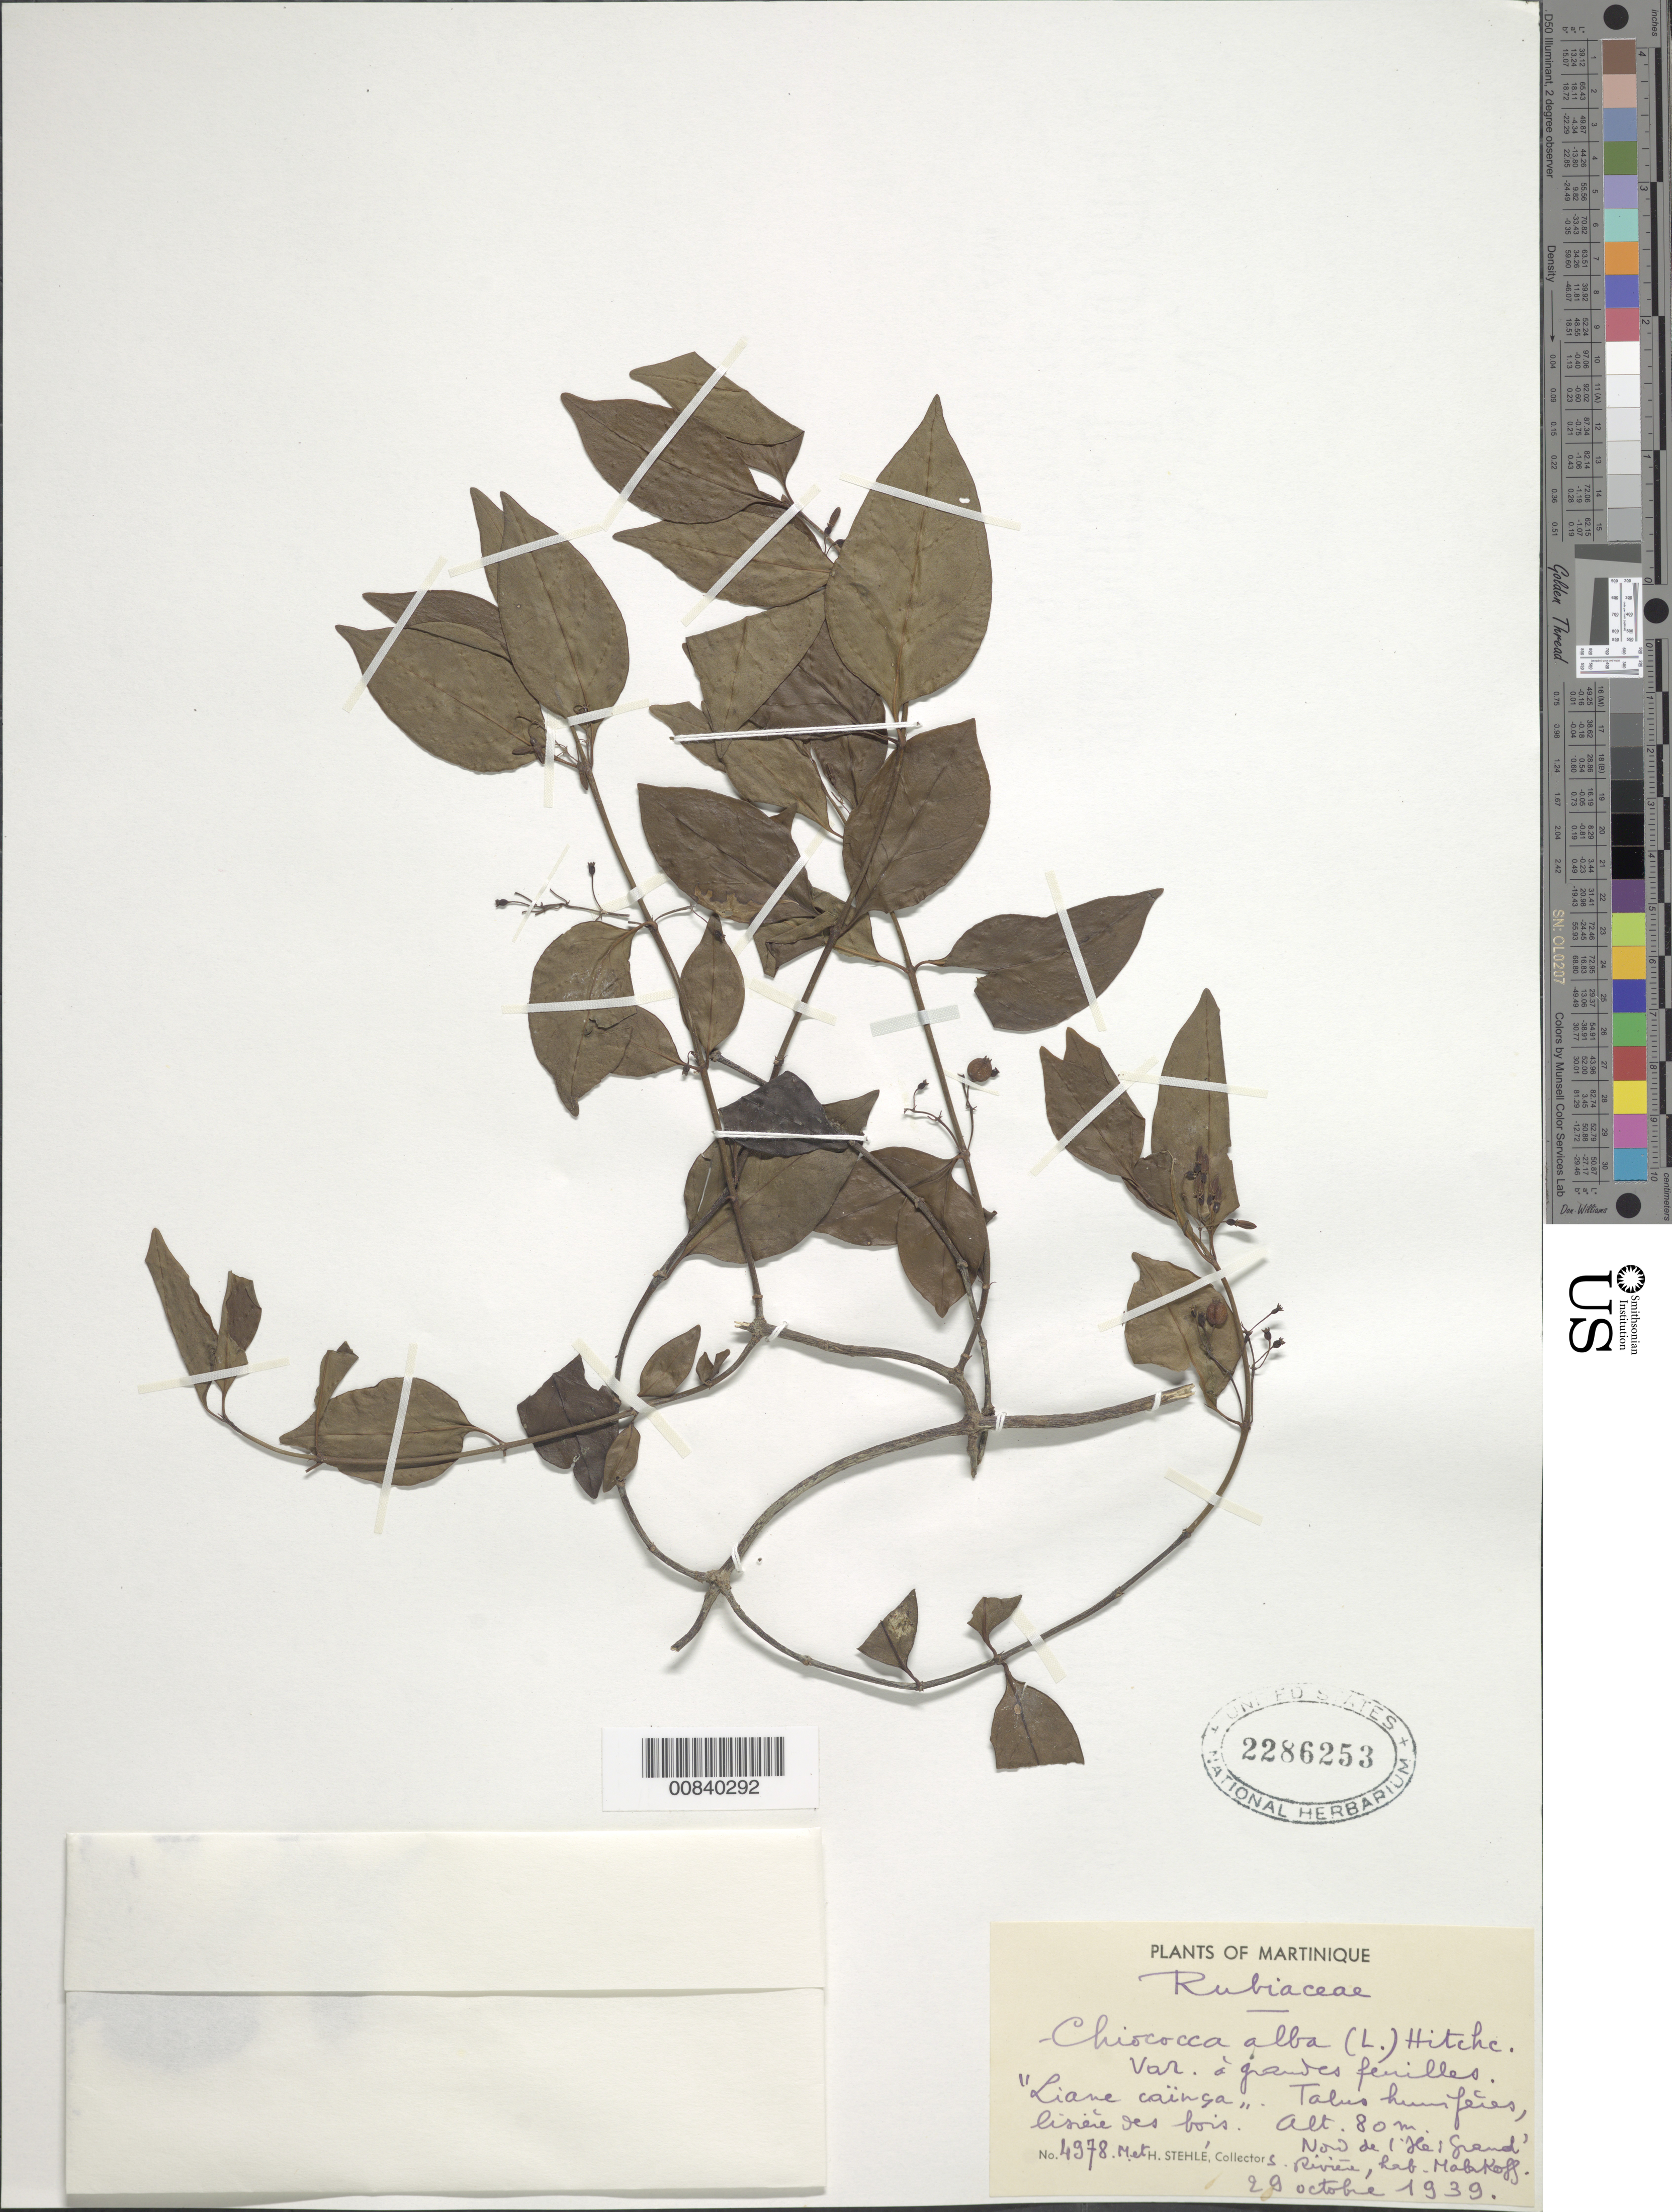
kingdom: Plantae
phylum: Tracheophyta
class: Magnoliopsida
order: Gentianales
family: Rubiaceae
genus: Chiococca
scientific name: Chiococca alba subsp. alba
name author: (L.) Hitchc.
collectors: H. Stehlé & M. Stehlé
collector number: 4978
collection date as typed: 29 Oct 1939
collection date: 1939-10-29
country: Martinique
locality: Nord de l'Isle: Grand Riviére, hab. MolaKoff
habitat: Talus humifères, lisiere des bois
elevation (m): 80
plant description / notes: Common name: Liane caïnga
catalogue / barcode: US 2286253